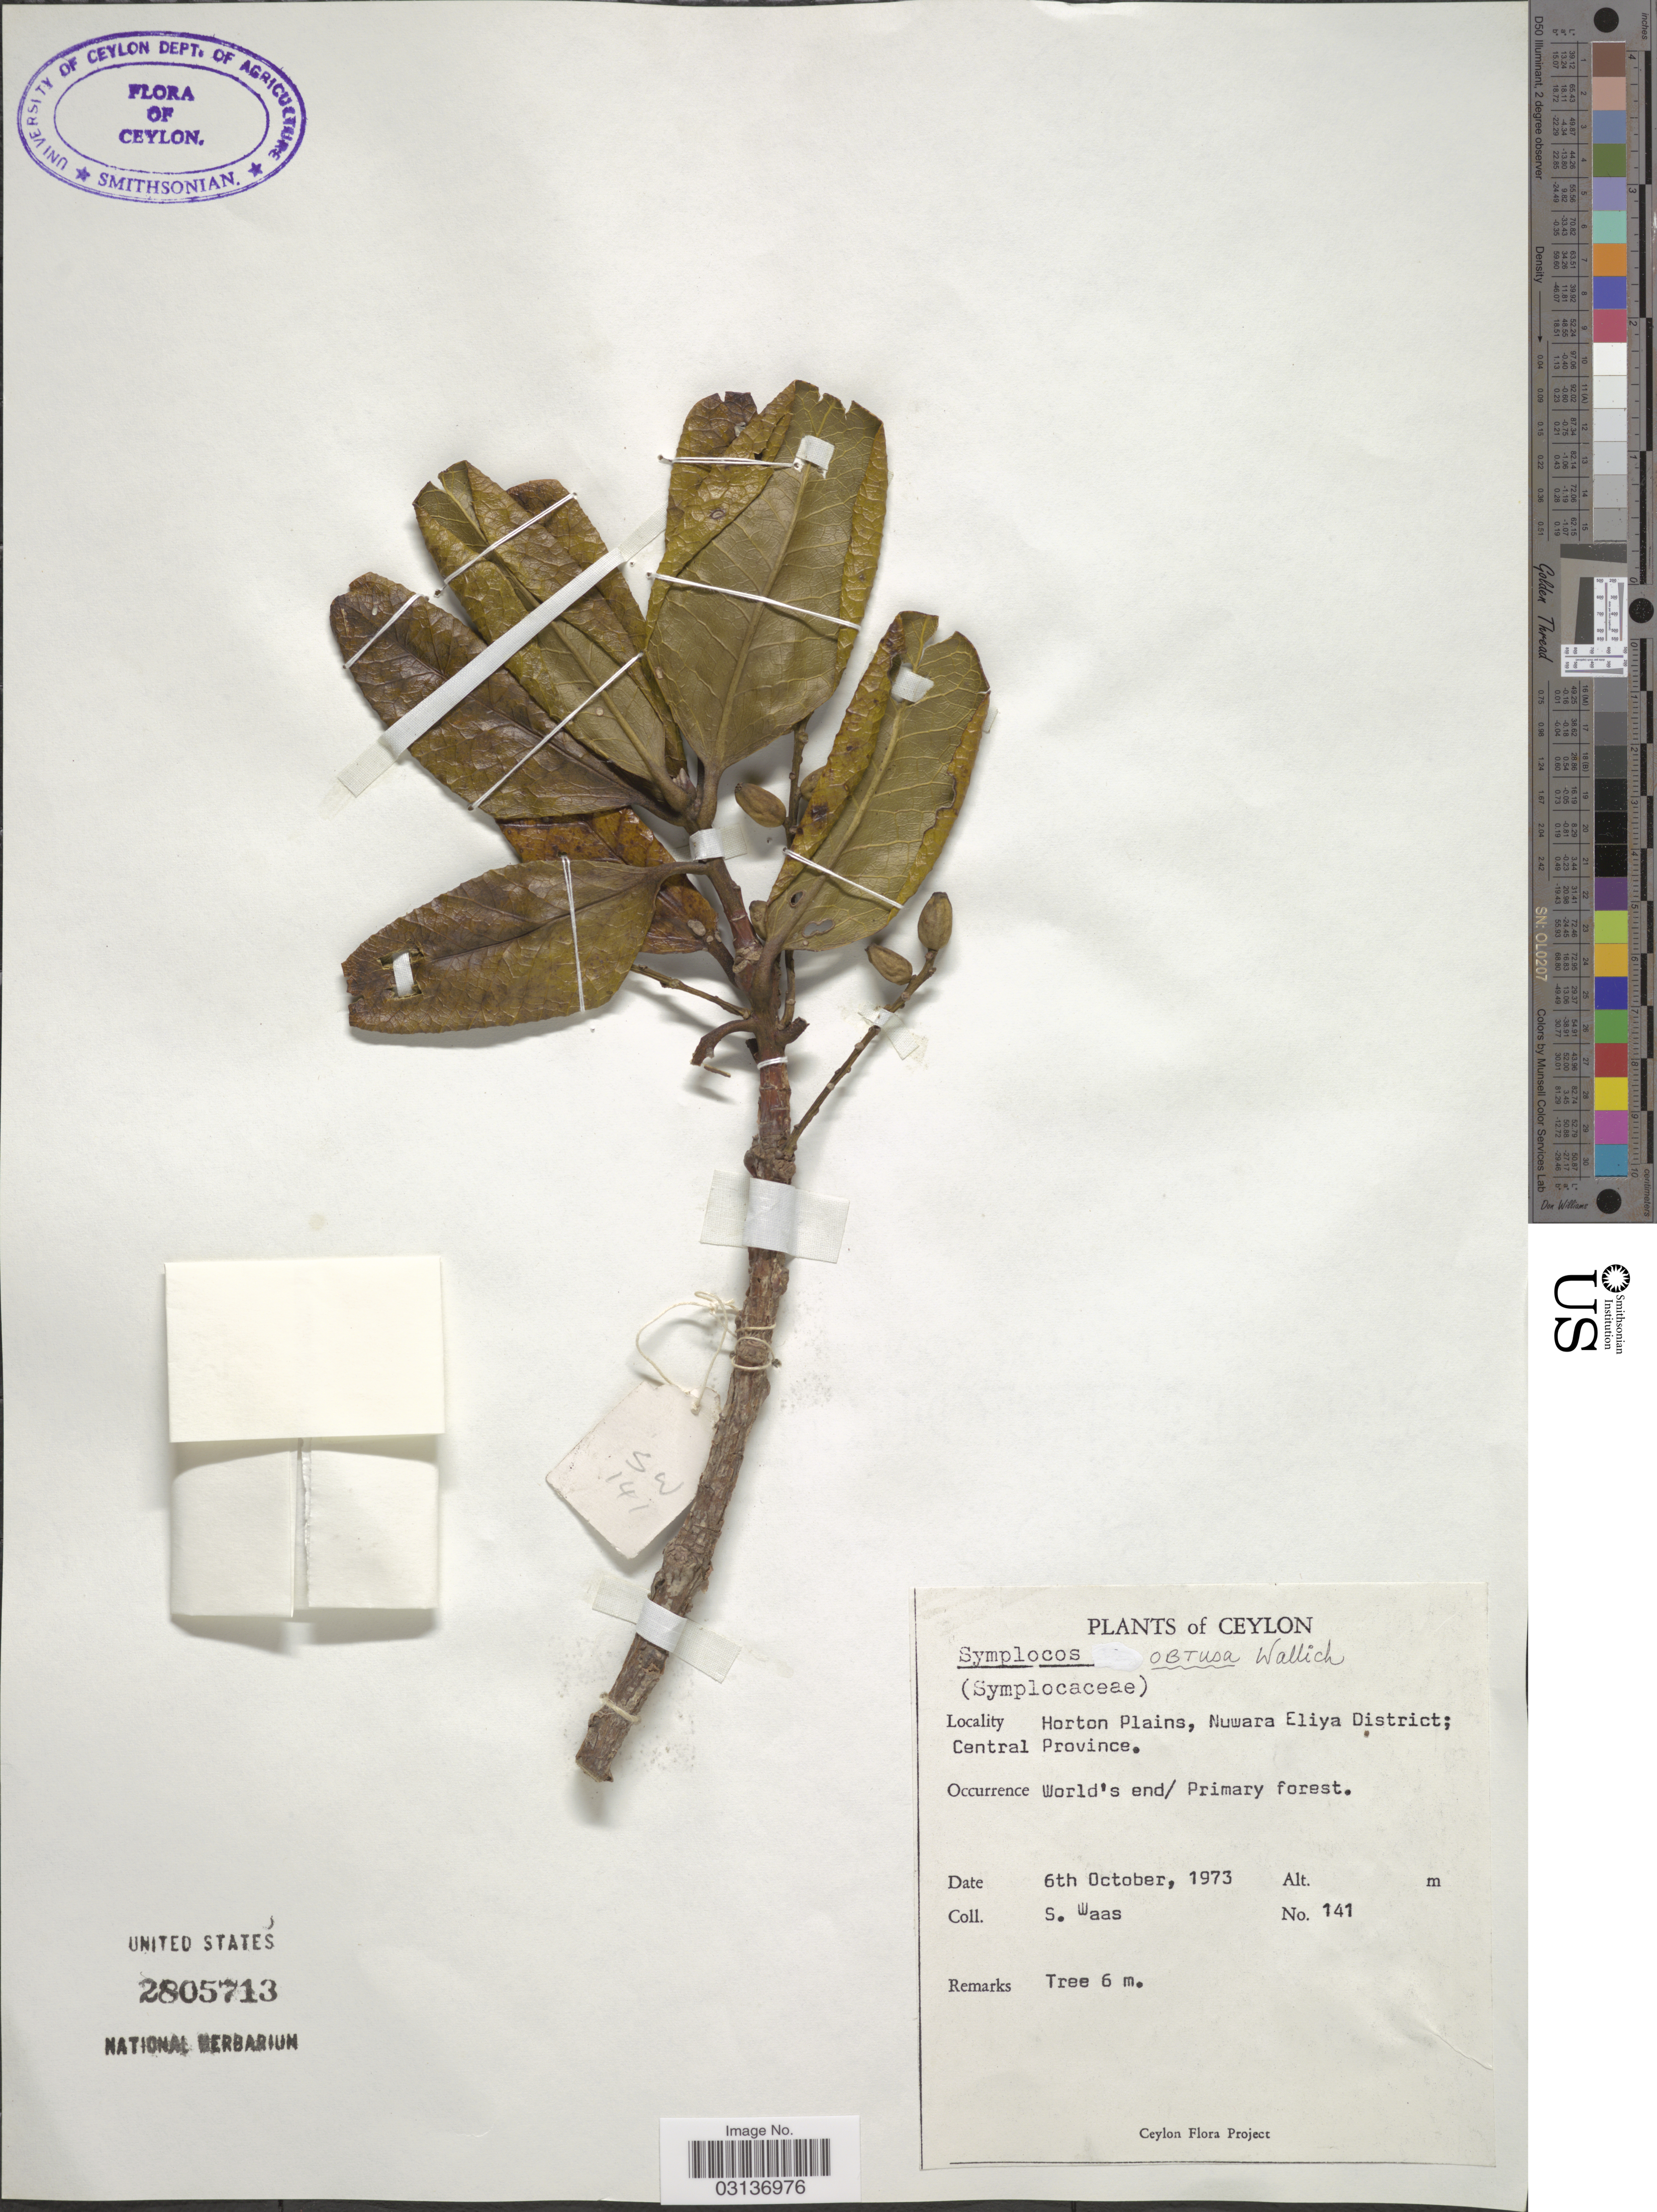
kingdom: Plantae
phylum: Tracheophyta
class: Magnoliopsida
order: Ericales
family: Symplocaceae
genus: Symplocos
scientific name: Symplocos obtusa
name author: Wall. ex G. Don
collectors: S. Waas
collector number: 141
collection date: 1973-10-06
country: Sri Lanka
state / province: Central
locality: Ceylon. Horton Plains, Nuwara Eliya District; Central Province.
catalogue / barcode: US 2805713